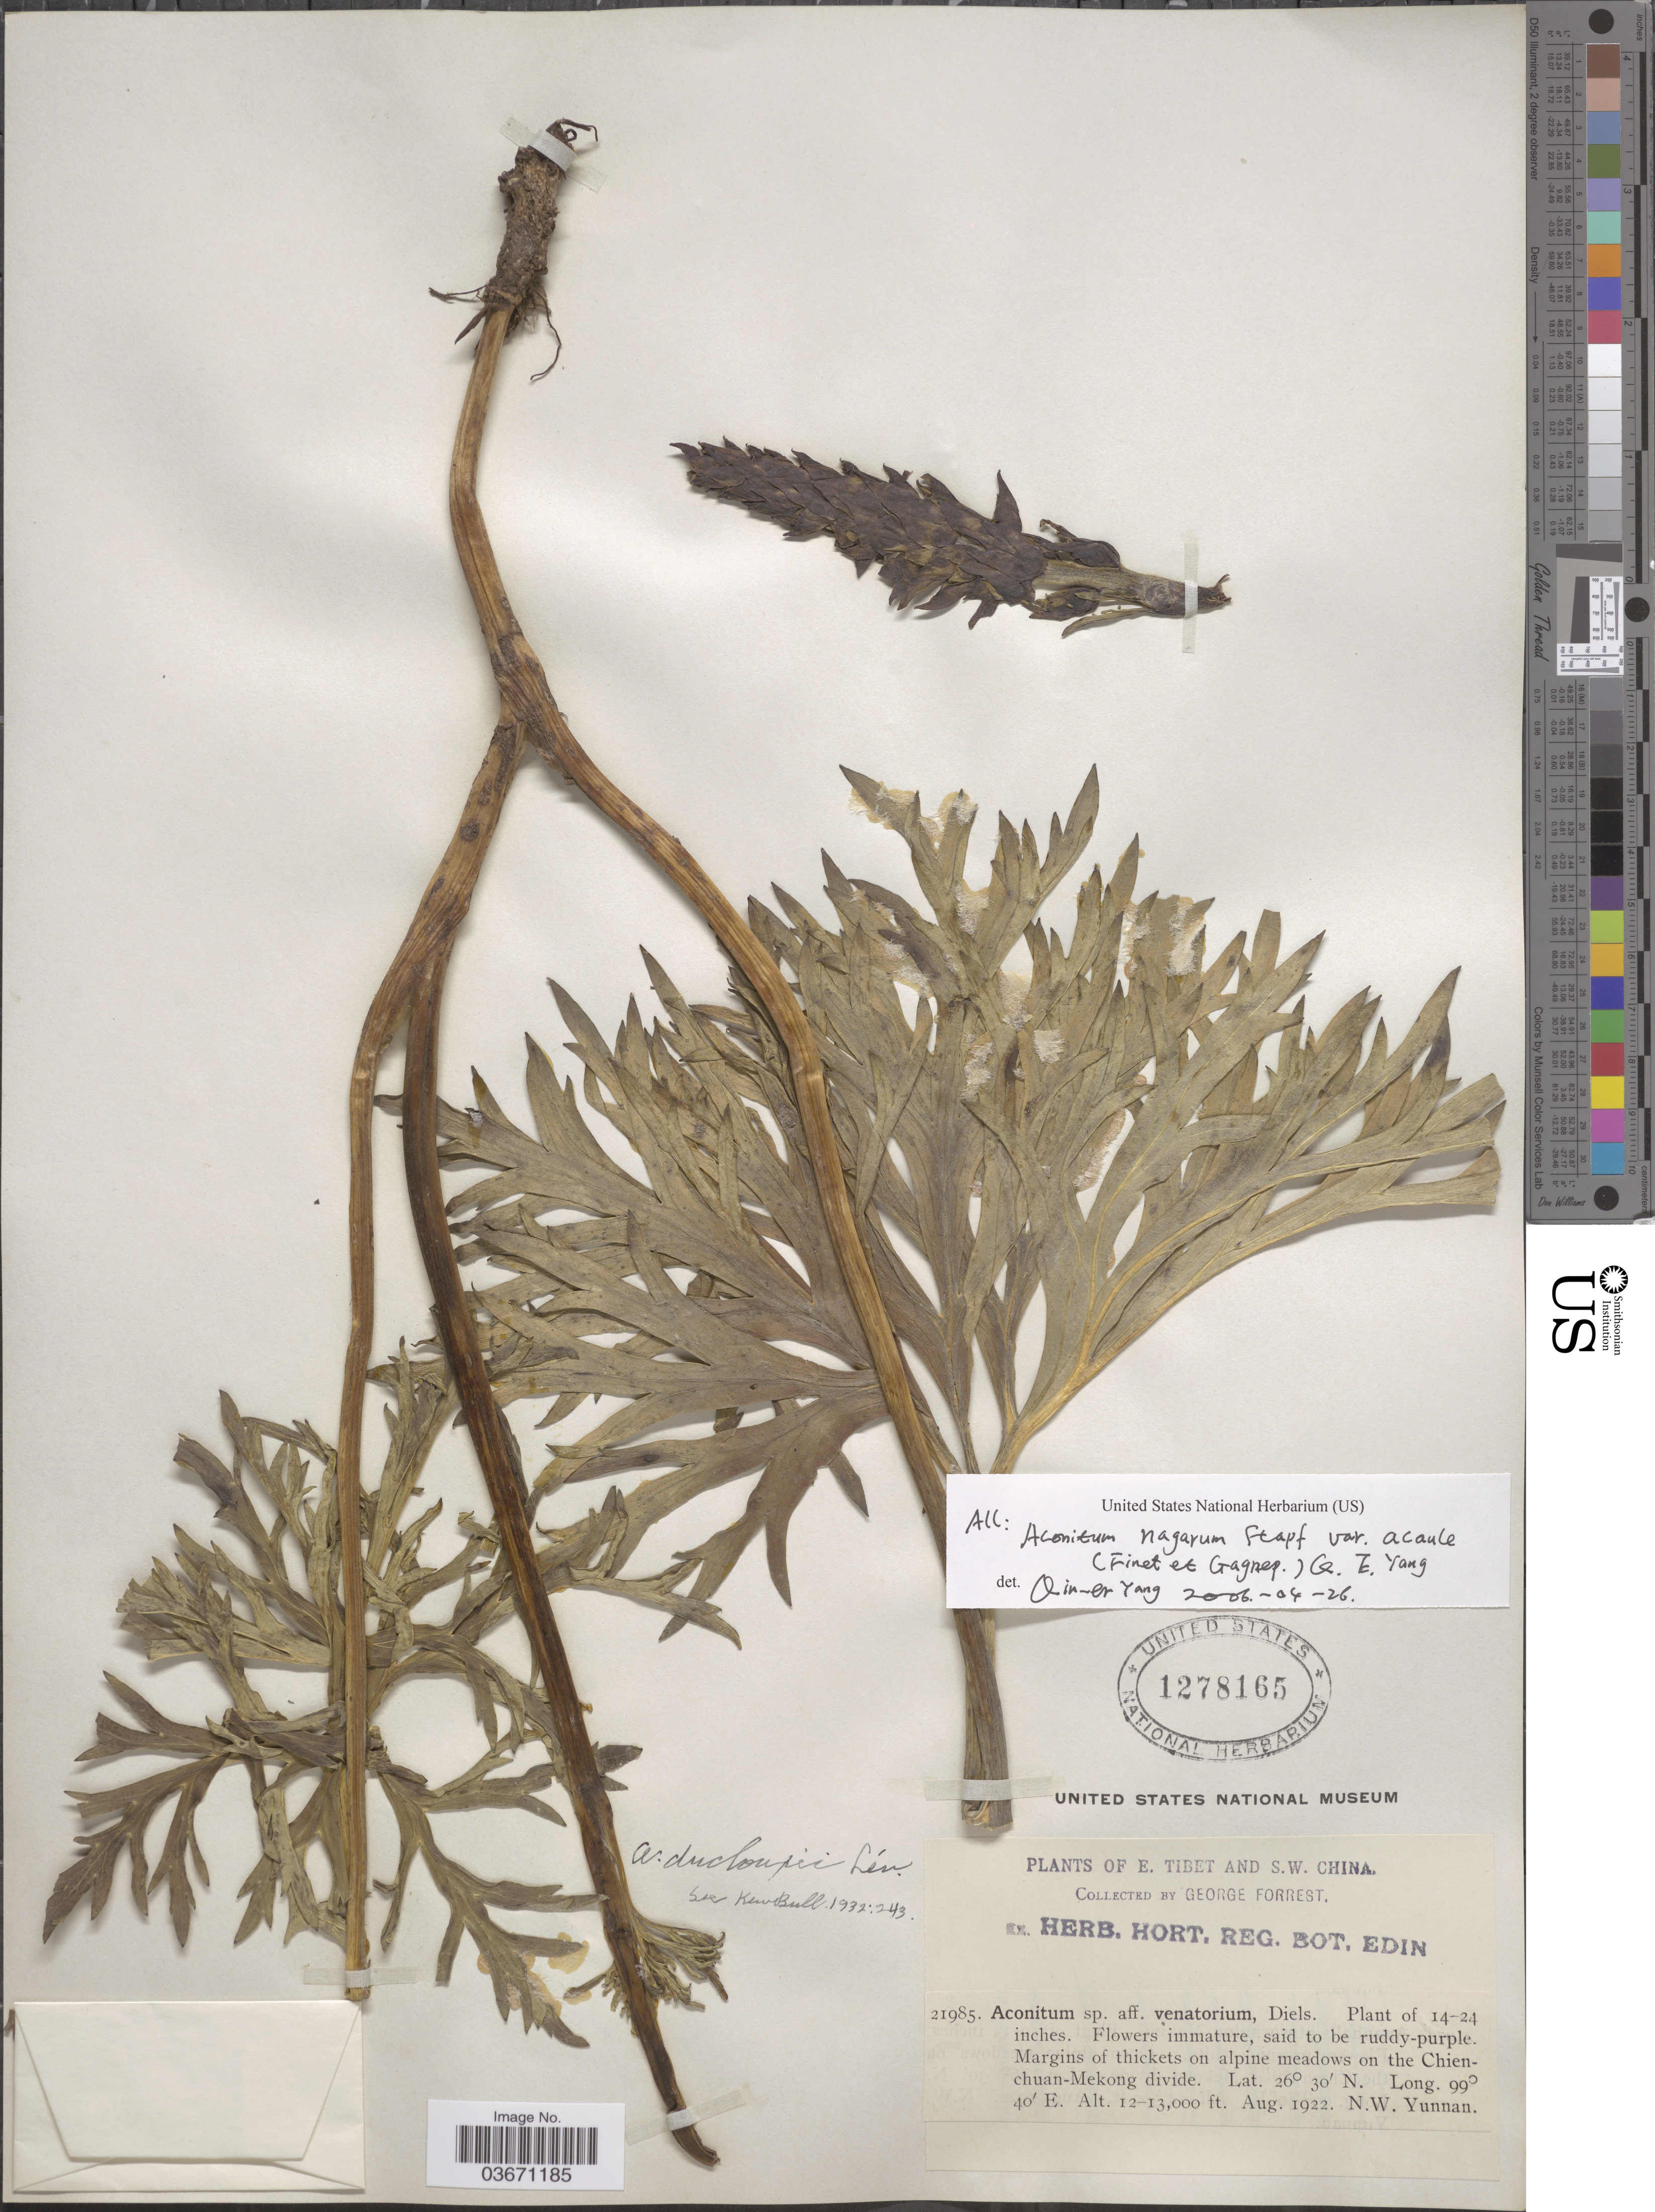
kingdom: Plantae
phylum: Tracheophyta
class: Magnoliopsida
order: Ranunculales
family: Ranunculaceae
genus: Aconitum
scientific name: Aconitum duclouxii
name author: H. Lév.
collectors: G. Forrest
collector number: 21985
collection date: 1922-08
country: China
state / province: Yunnan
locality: S.W. China. Margins of thickets on alpine meadows on the Chien-chuan-Mekong divide. N.W. Yunnan.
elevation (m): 3658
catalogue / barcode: US 1278165